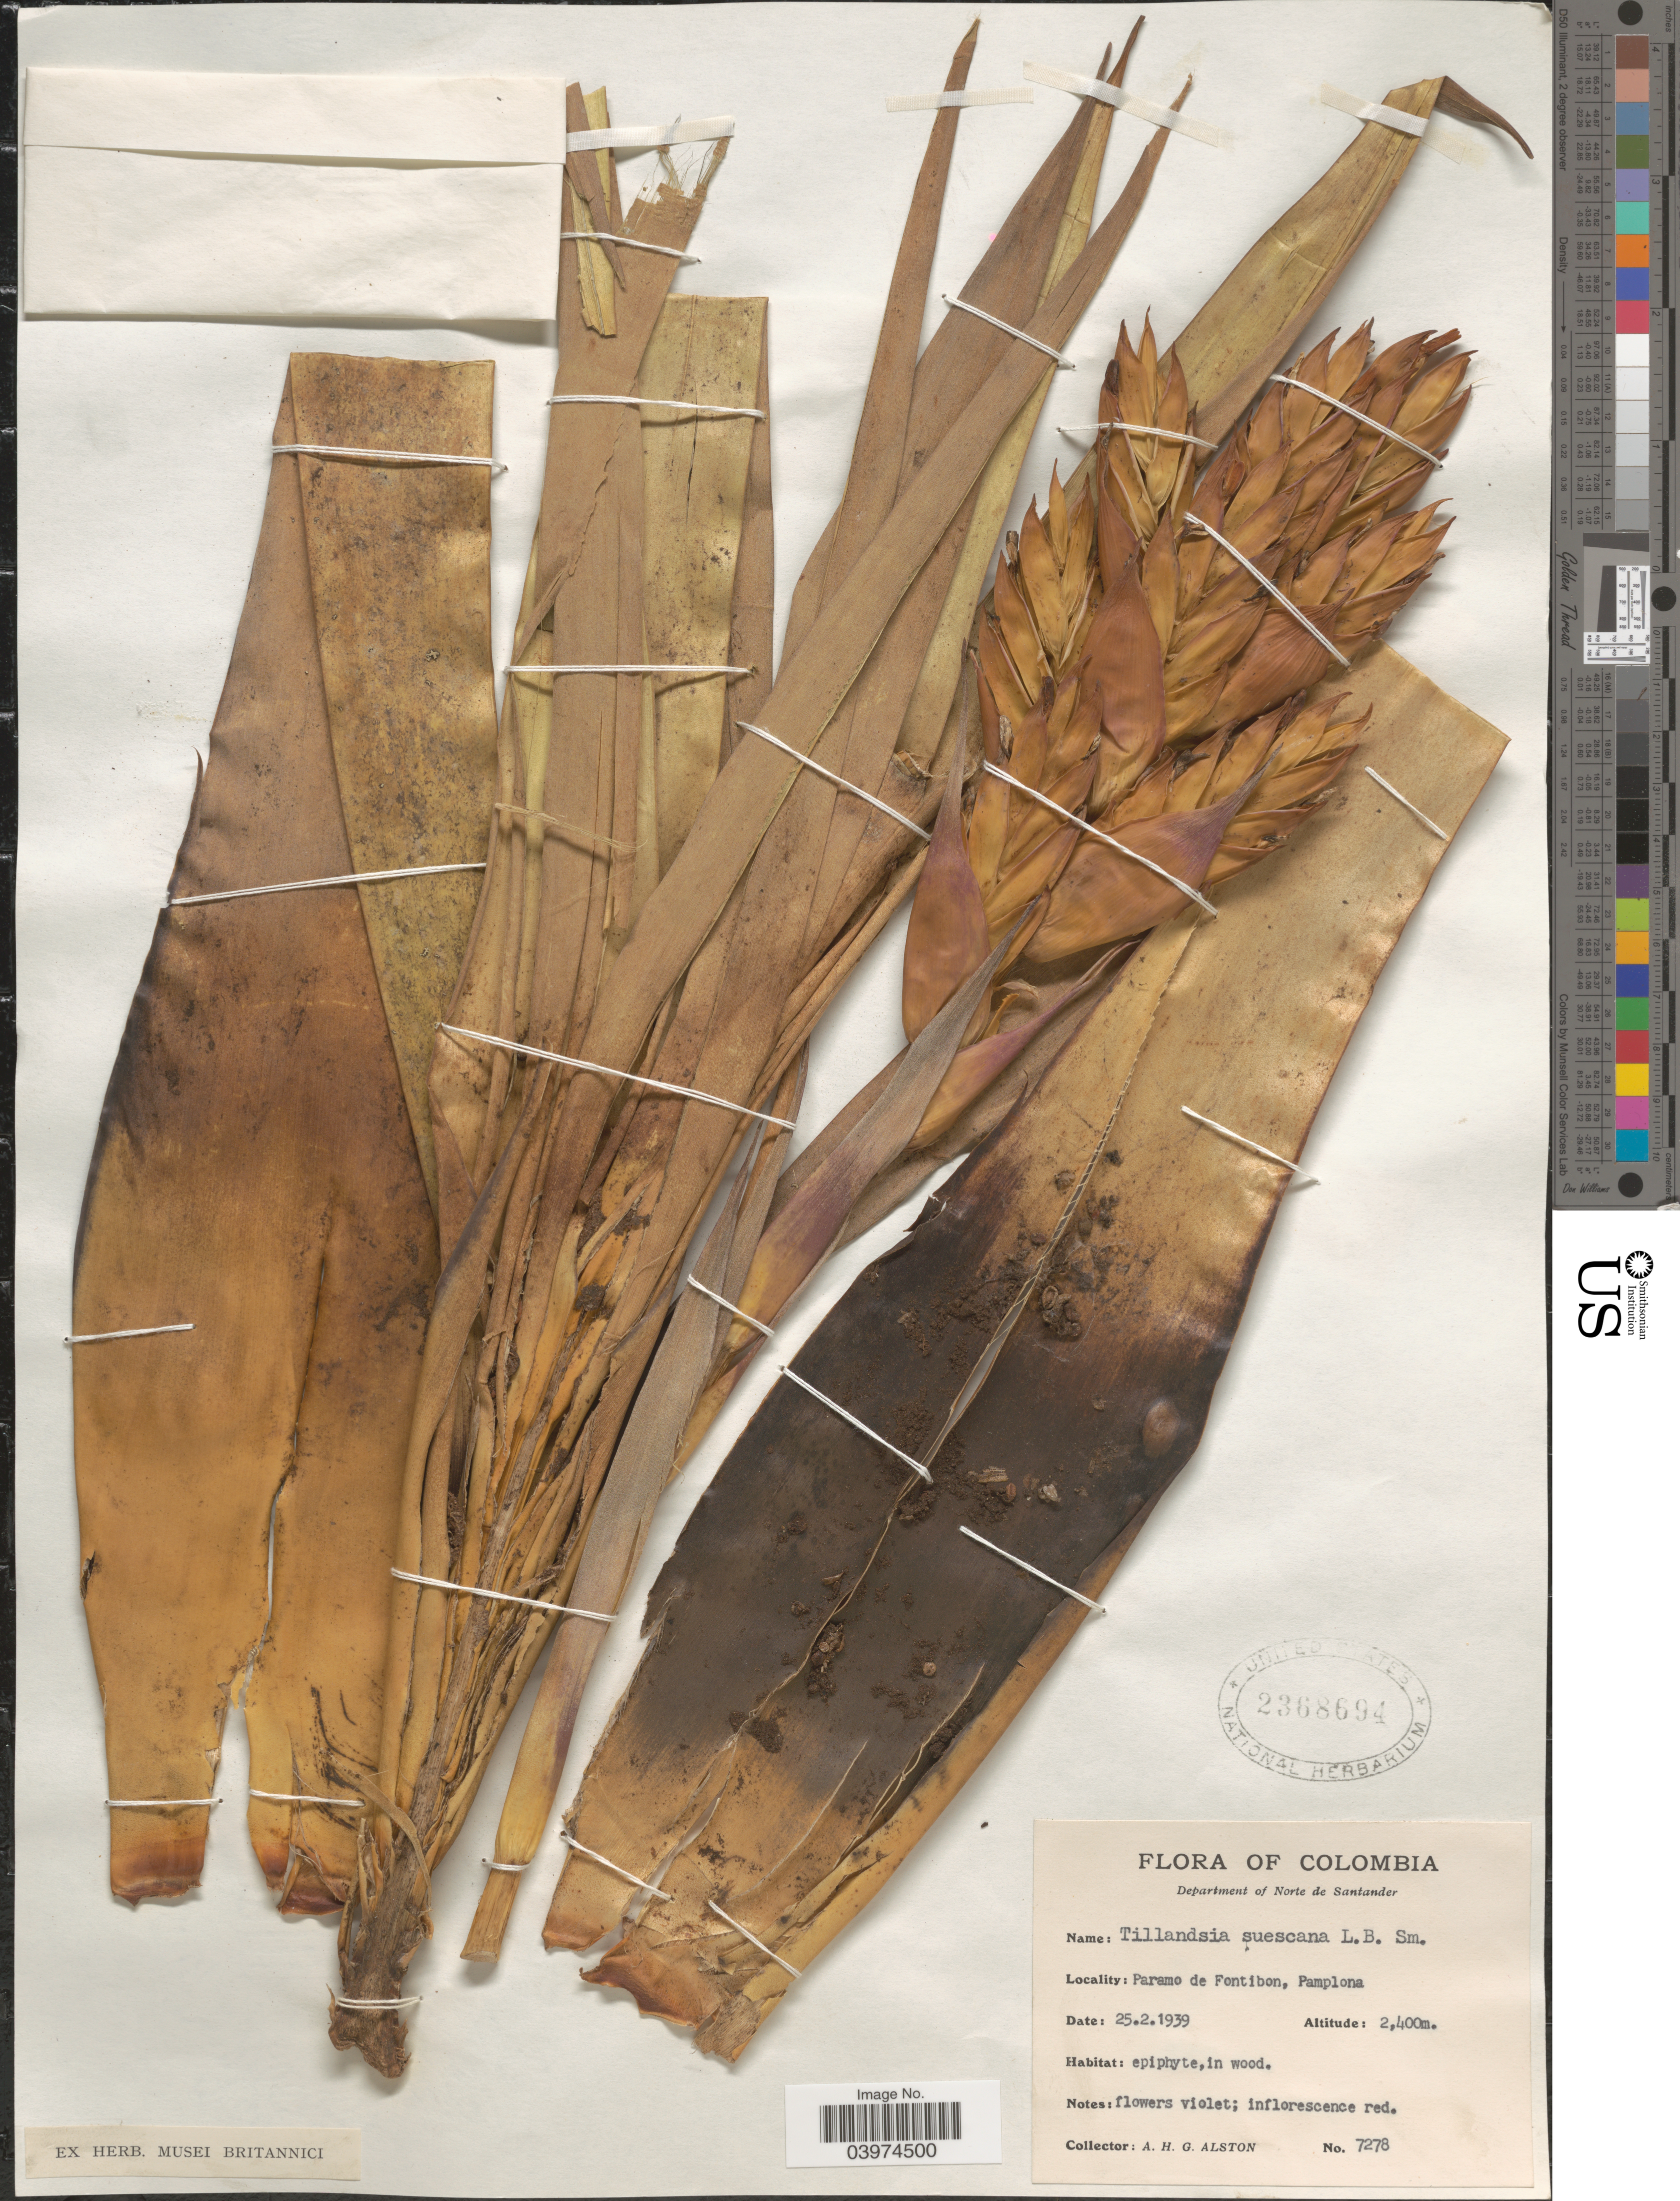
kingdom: Plantae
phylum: Tracheophyta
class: Liliopsida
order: Poales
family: Bromeliaceae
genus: Tillandsia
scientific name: Tillandsia suescana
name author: L.B. Sm.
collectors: A. H. Alston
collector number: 7278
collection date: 1939-02-25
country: Colombia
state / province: Norte de Santander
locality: Department of Norte de Santander. Paramo de Fontibon, Pamplona.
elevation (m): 2400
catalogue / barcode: US 2368694